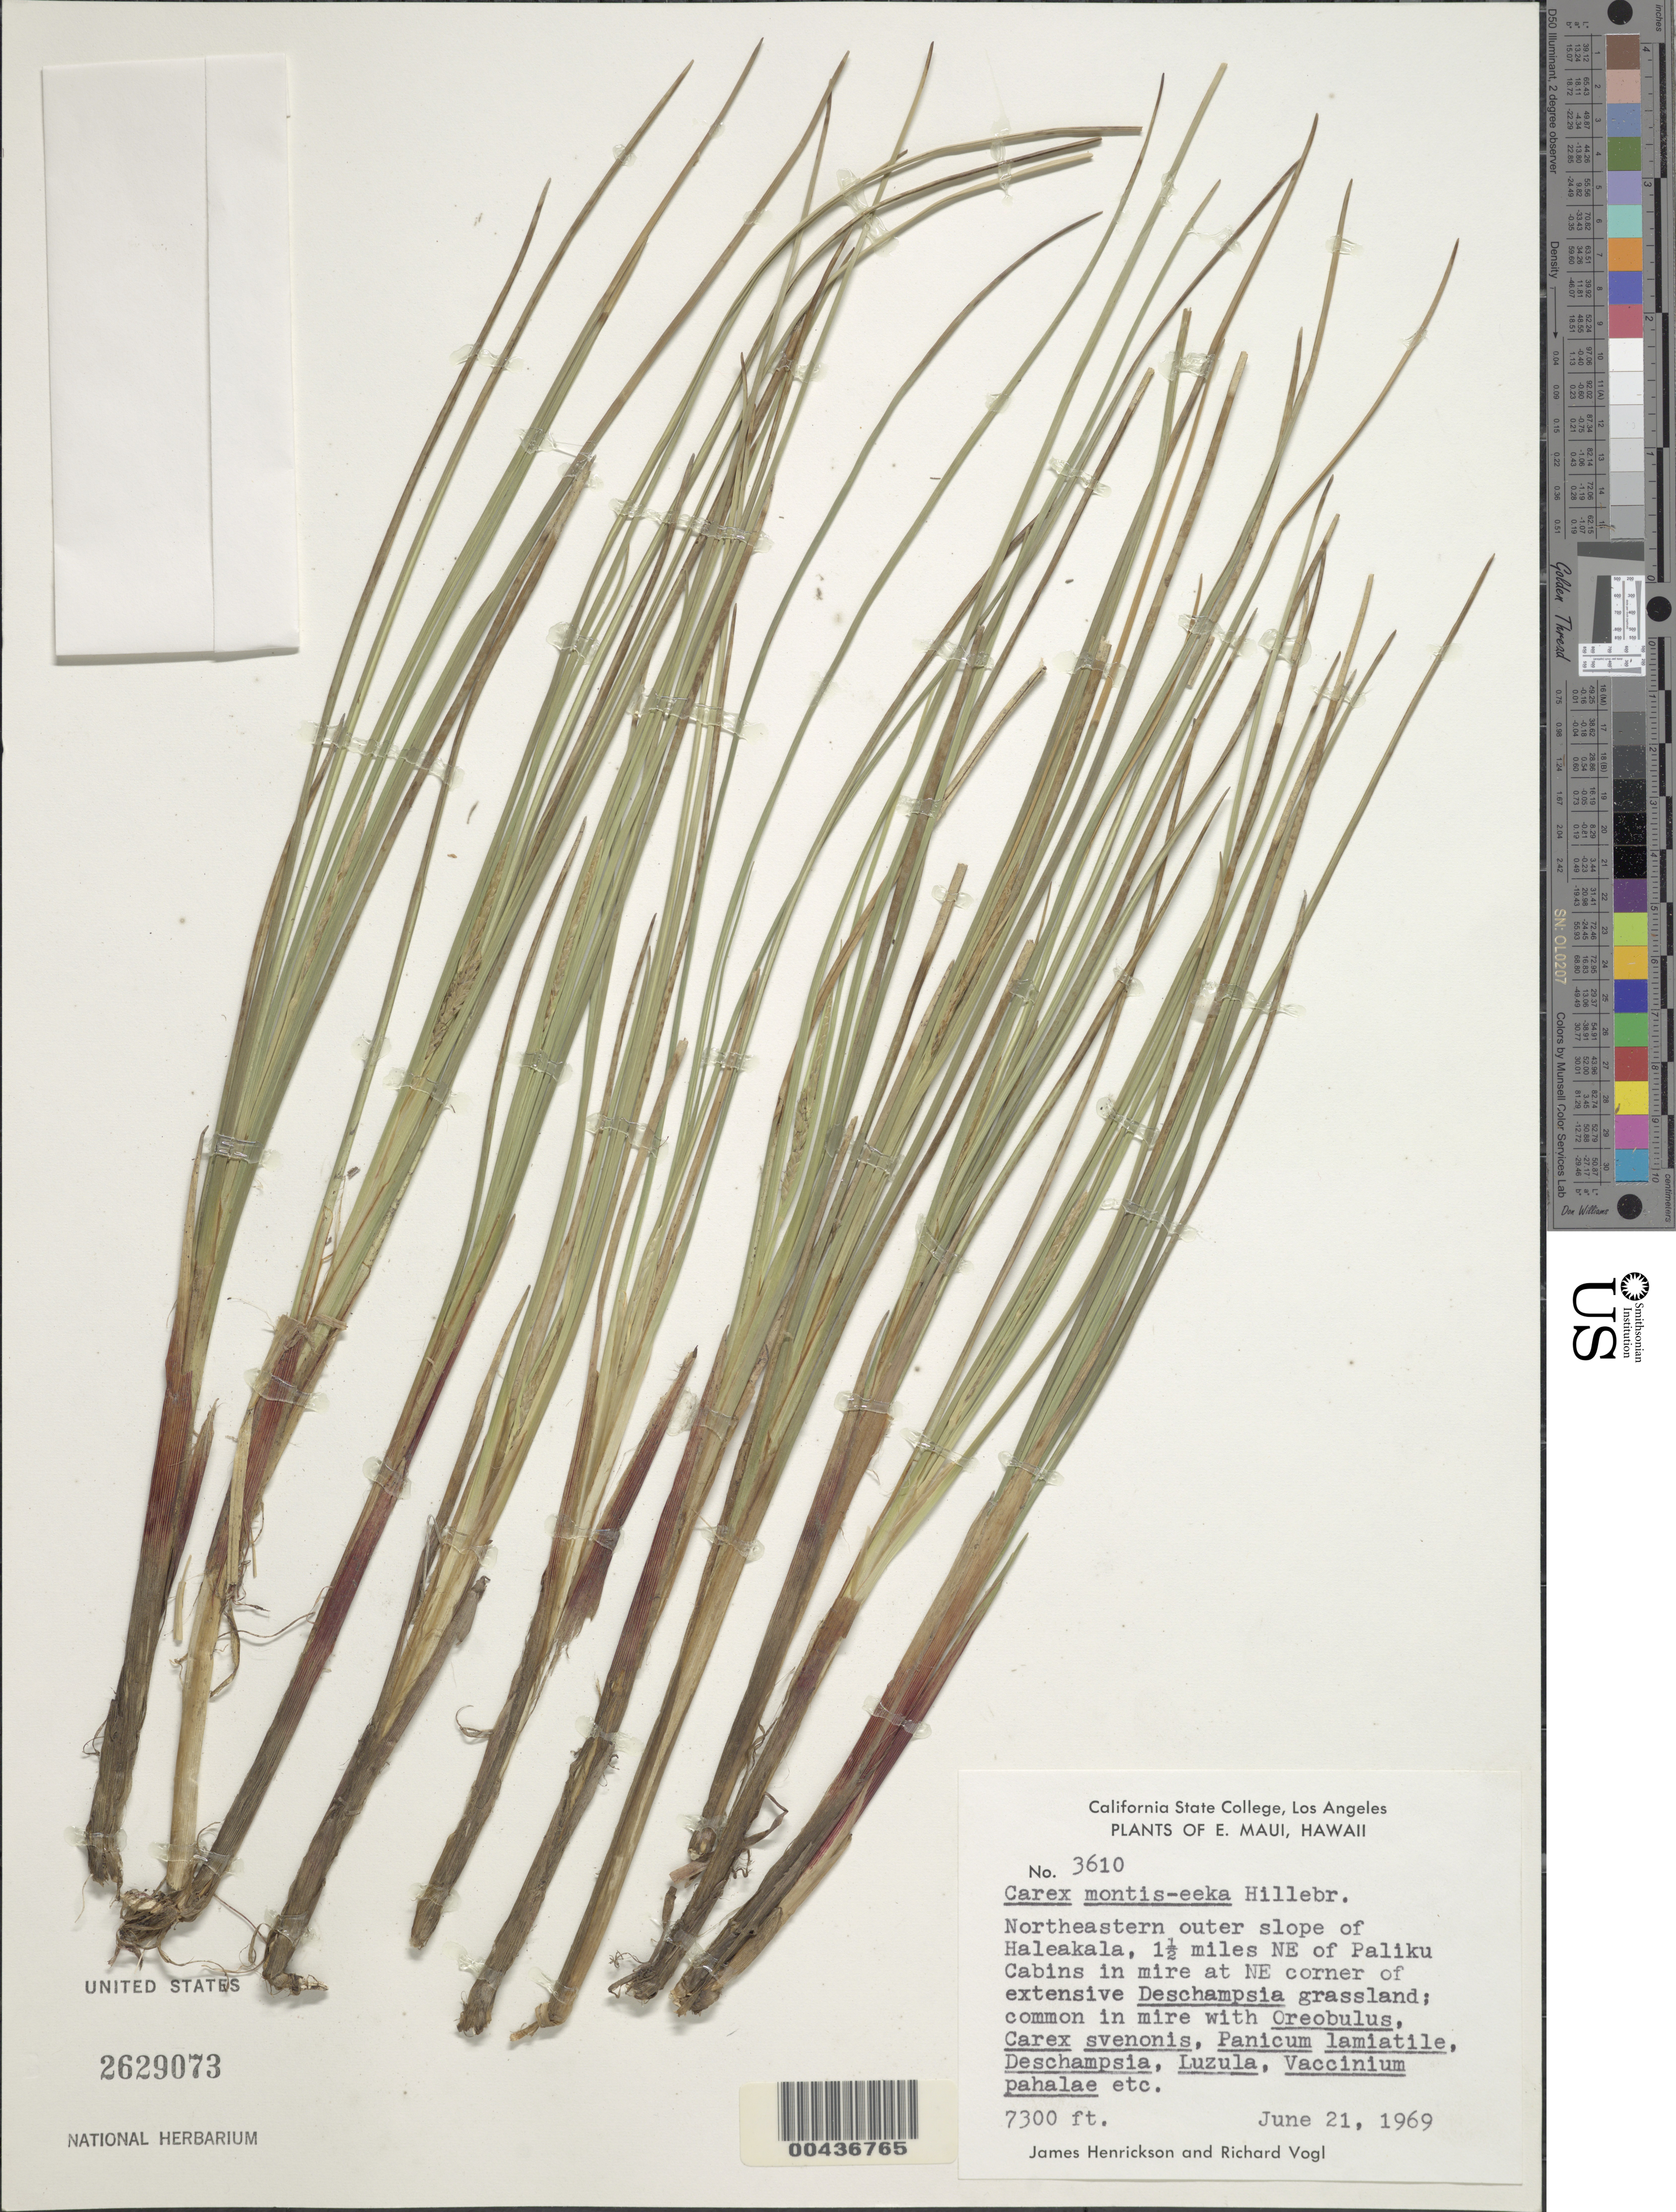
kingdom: Plantae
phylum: Tracheophyta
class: Liliopsida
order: Poales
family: Cyperaceae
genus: Carex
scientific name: Carex montis-eeka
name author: Hillebr.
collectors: J. S. Henrickson & R. Vogl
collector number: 3610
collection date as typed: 21 Jun 1969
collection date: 1969-06-21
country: United States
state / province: Hawaii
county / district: Maui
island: Maui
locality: E Maui, NE outer slope of Haleakala, 1.5 mi NE of Paliku Cabins in mire at NE corner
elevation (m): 2225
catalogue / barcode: US 2629073